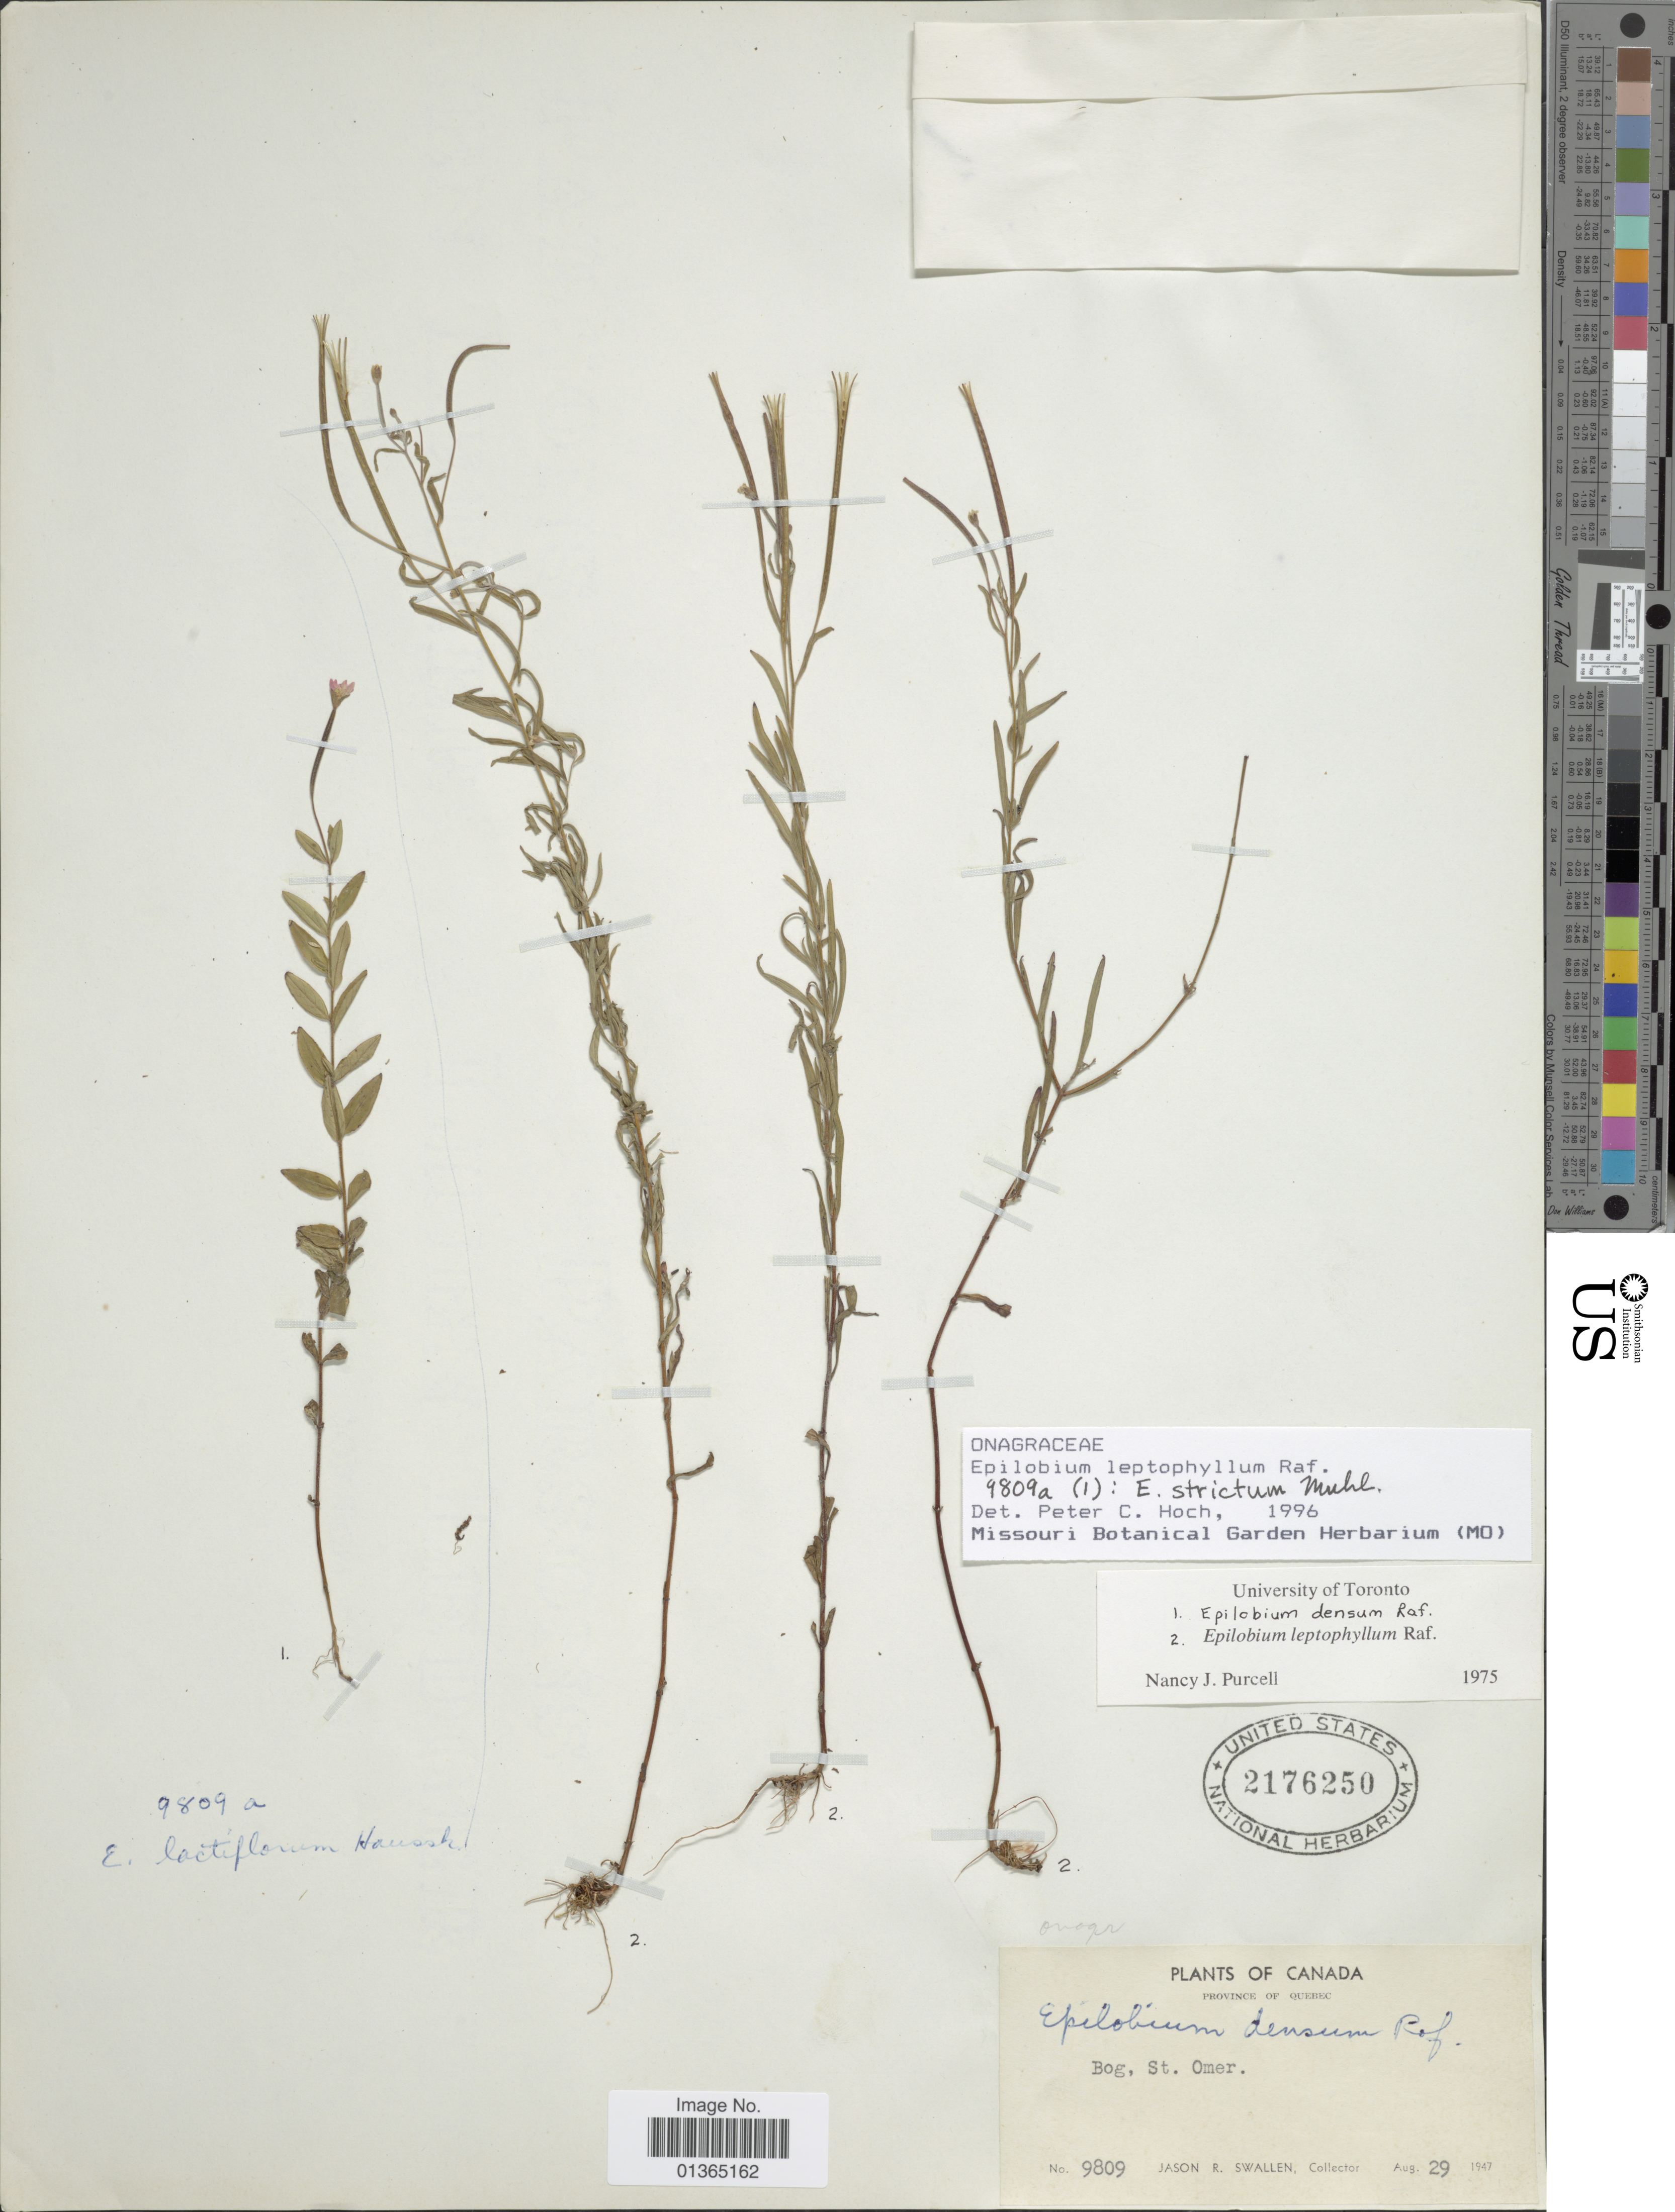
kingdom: Plantae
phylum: Tracheophyta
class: Magnoliopsida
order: Myrtales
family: Onagraceae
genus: Epilobium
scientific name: Epilobium leptophyllum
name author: Raf.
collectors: J. R. Swallen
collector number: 9809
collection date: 1947-08-29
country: Canada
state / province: Quebec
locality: Bog, St. Omer.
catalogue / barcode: US 2176250